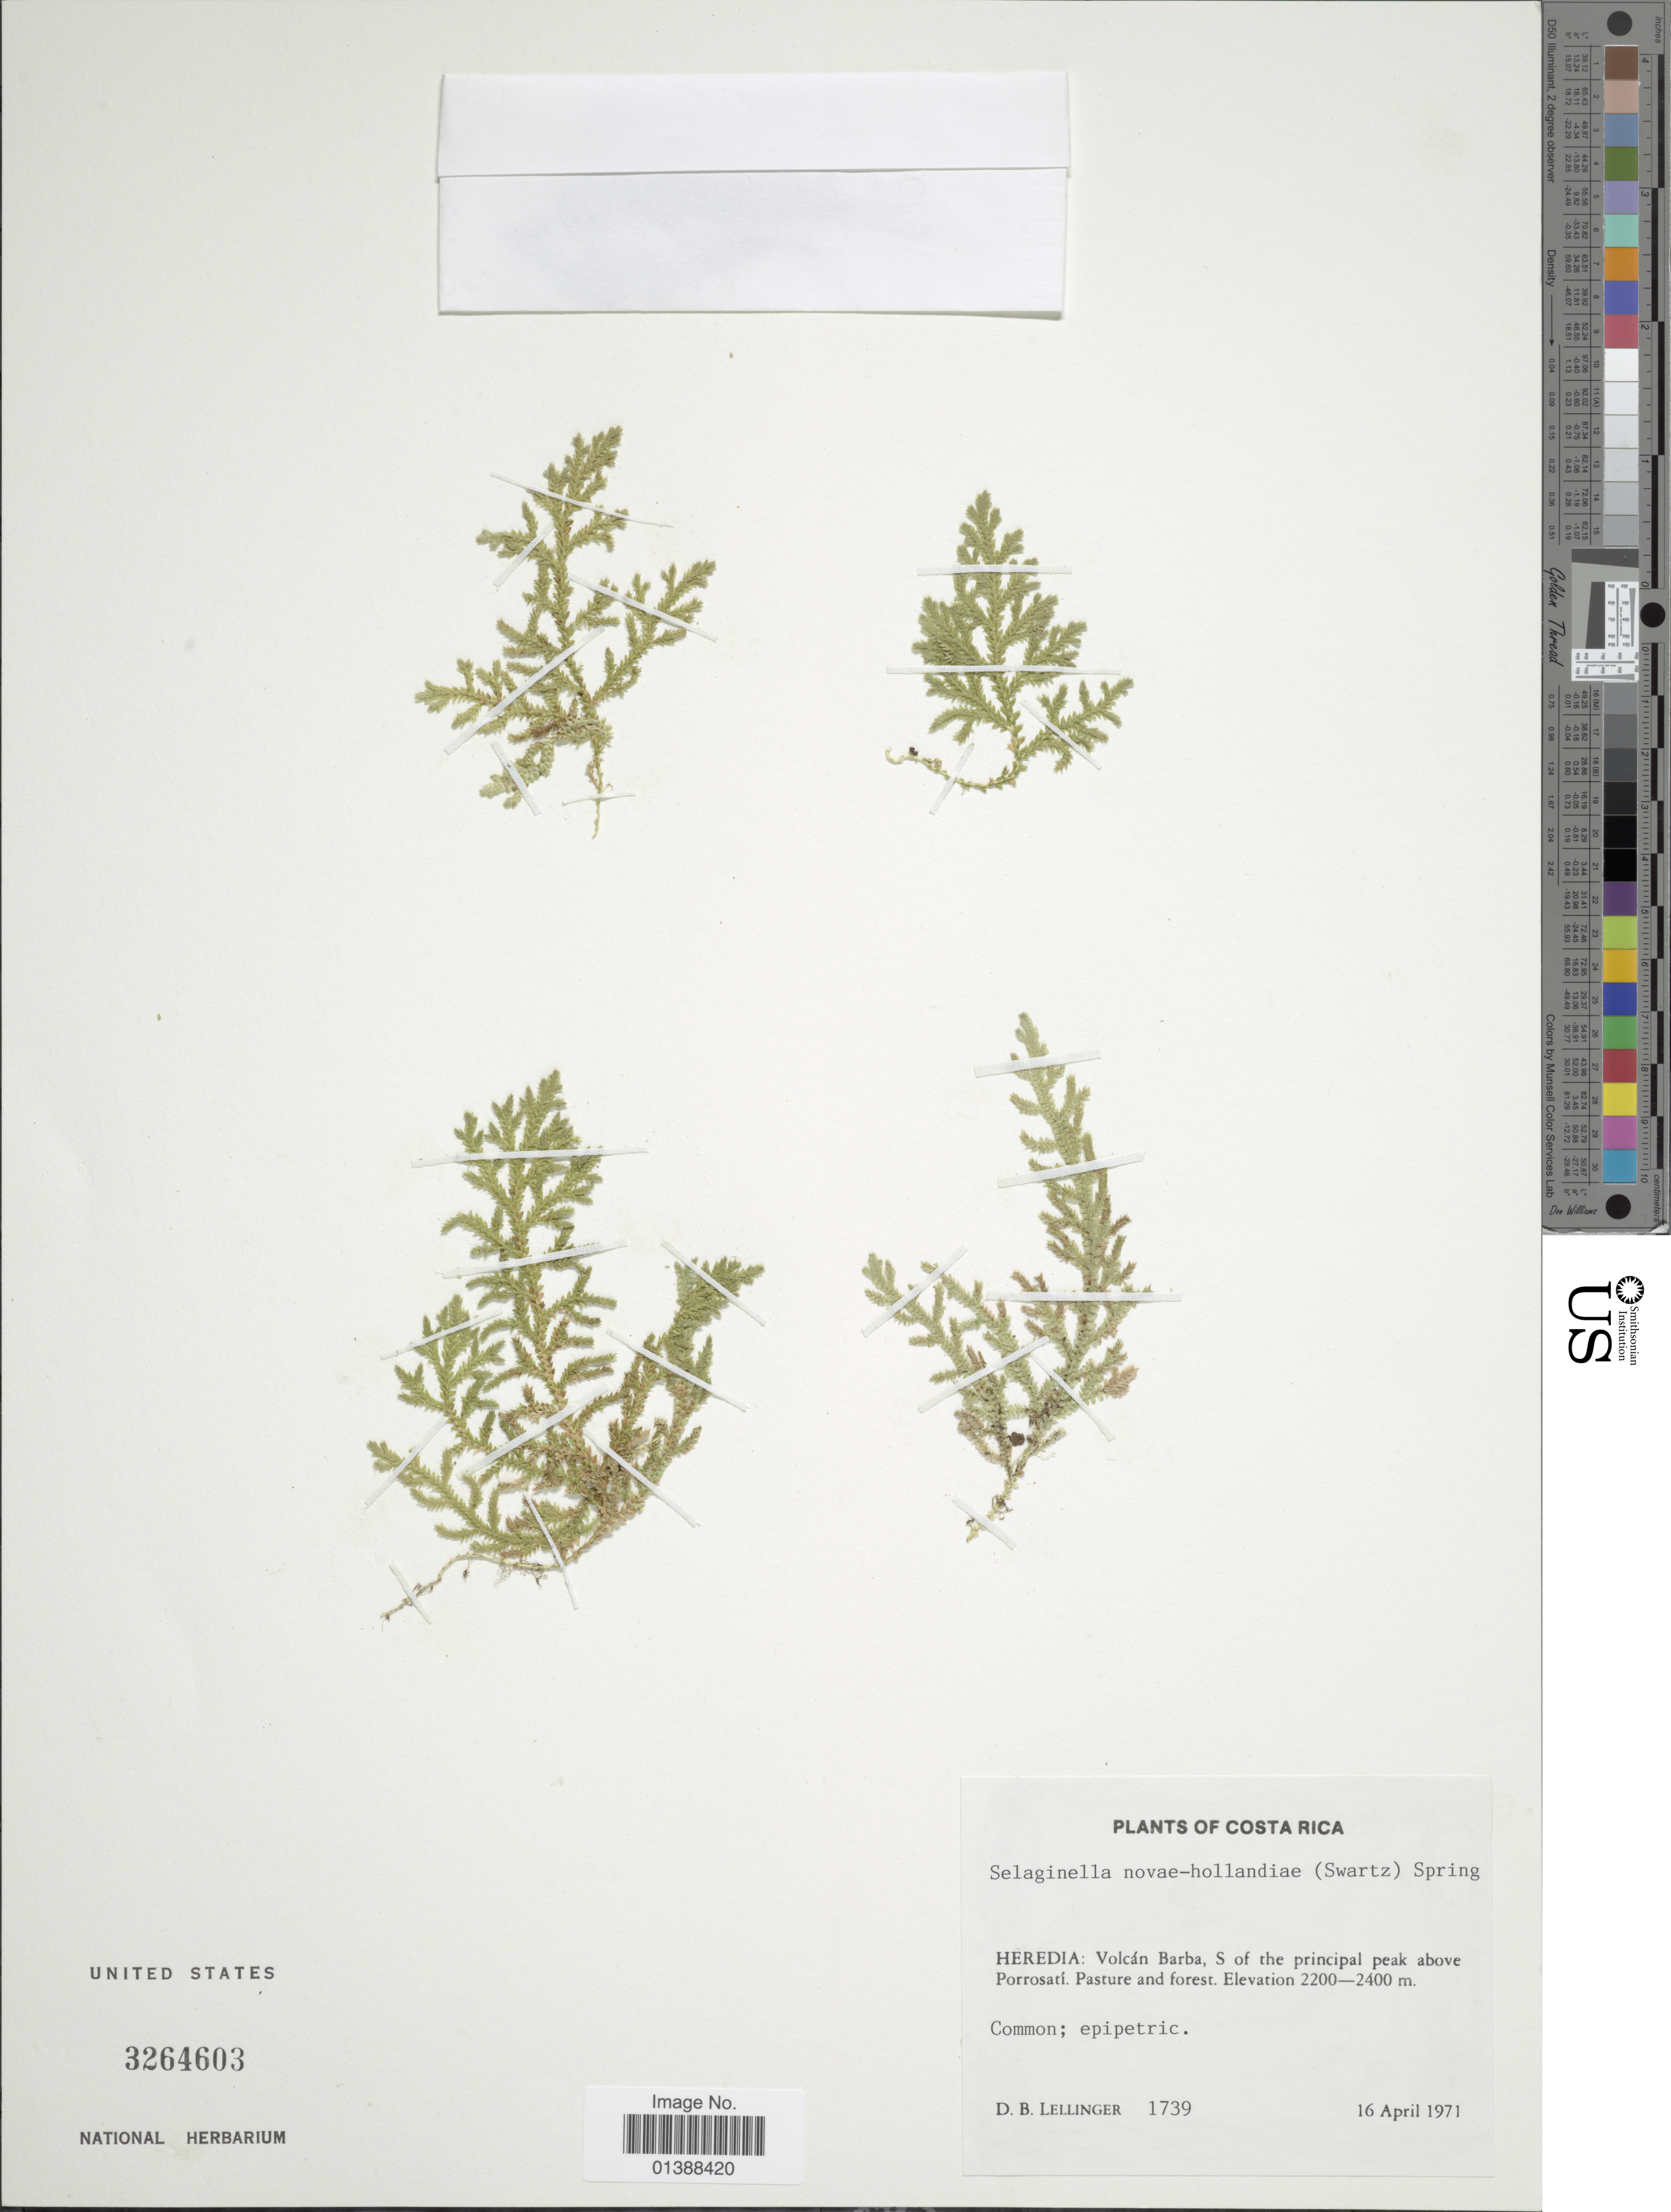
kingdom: Plantae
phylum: Tracheophyta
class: Lycopodiopsida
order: Selaginellales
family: Selaginellaceae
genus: Selaginella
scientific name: Selaginella mikeneei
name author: Valdespino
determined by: Valdespino, I. A., (PMA), Universidad de Panama (PANAMA)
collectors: D. B. Lellinger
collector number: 1739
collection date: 1971-04-16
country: Costa Rica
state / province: Heredia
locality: Volcán Barba, S of the principal peak above Porrosatí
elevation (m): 2200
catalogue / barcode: US 3264603